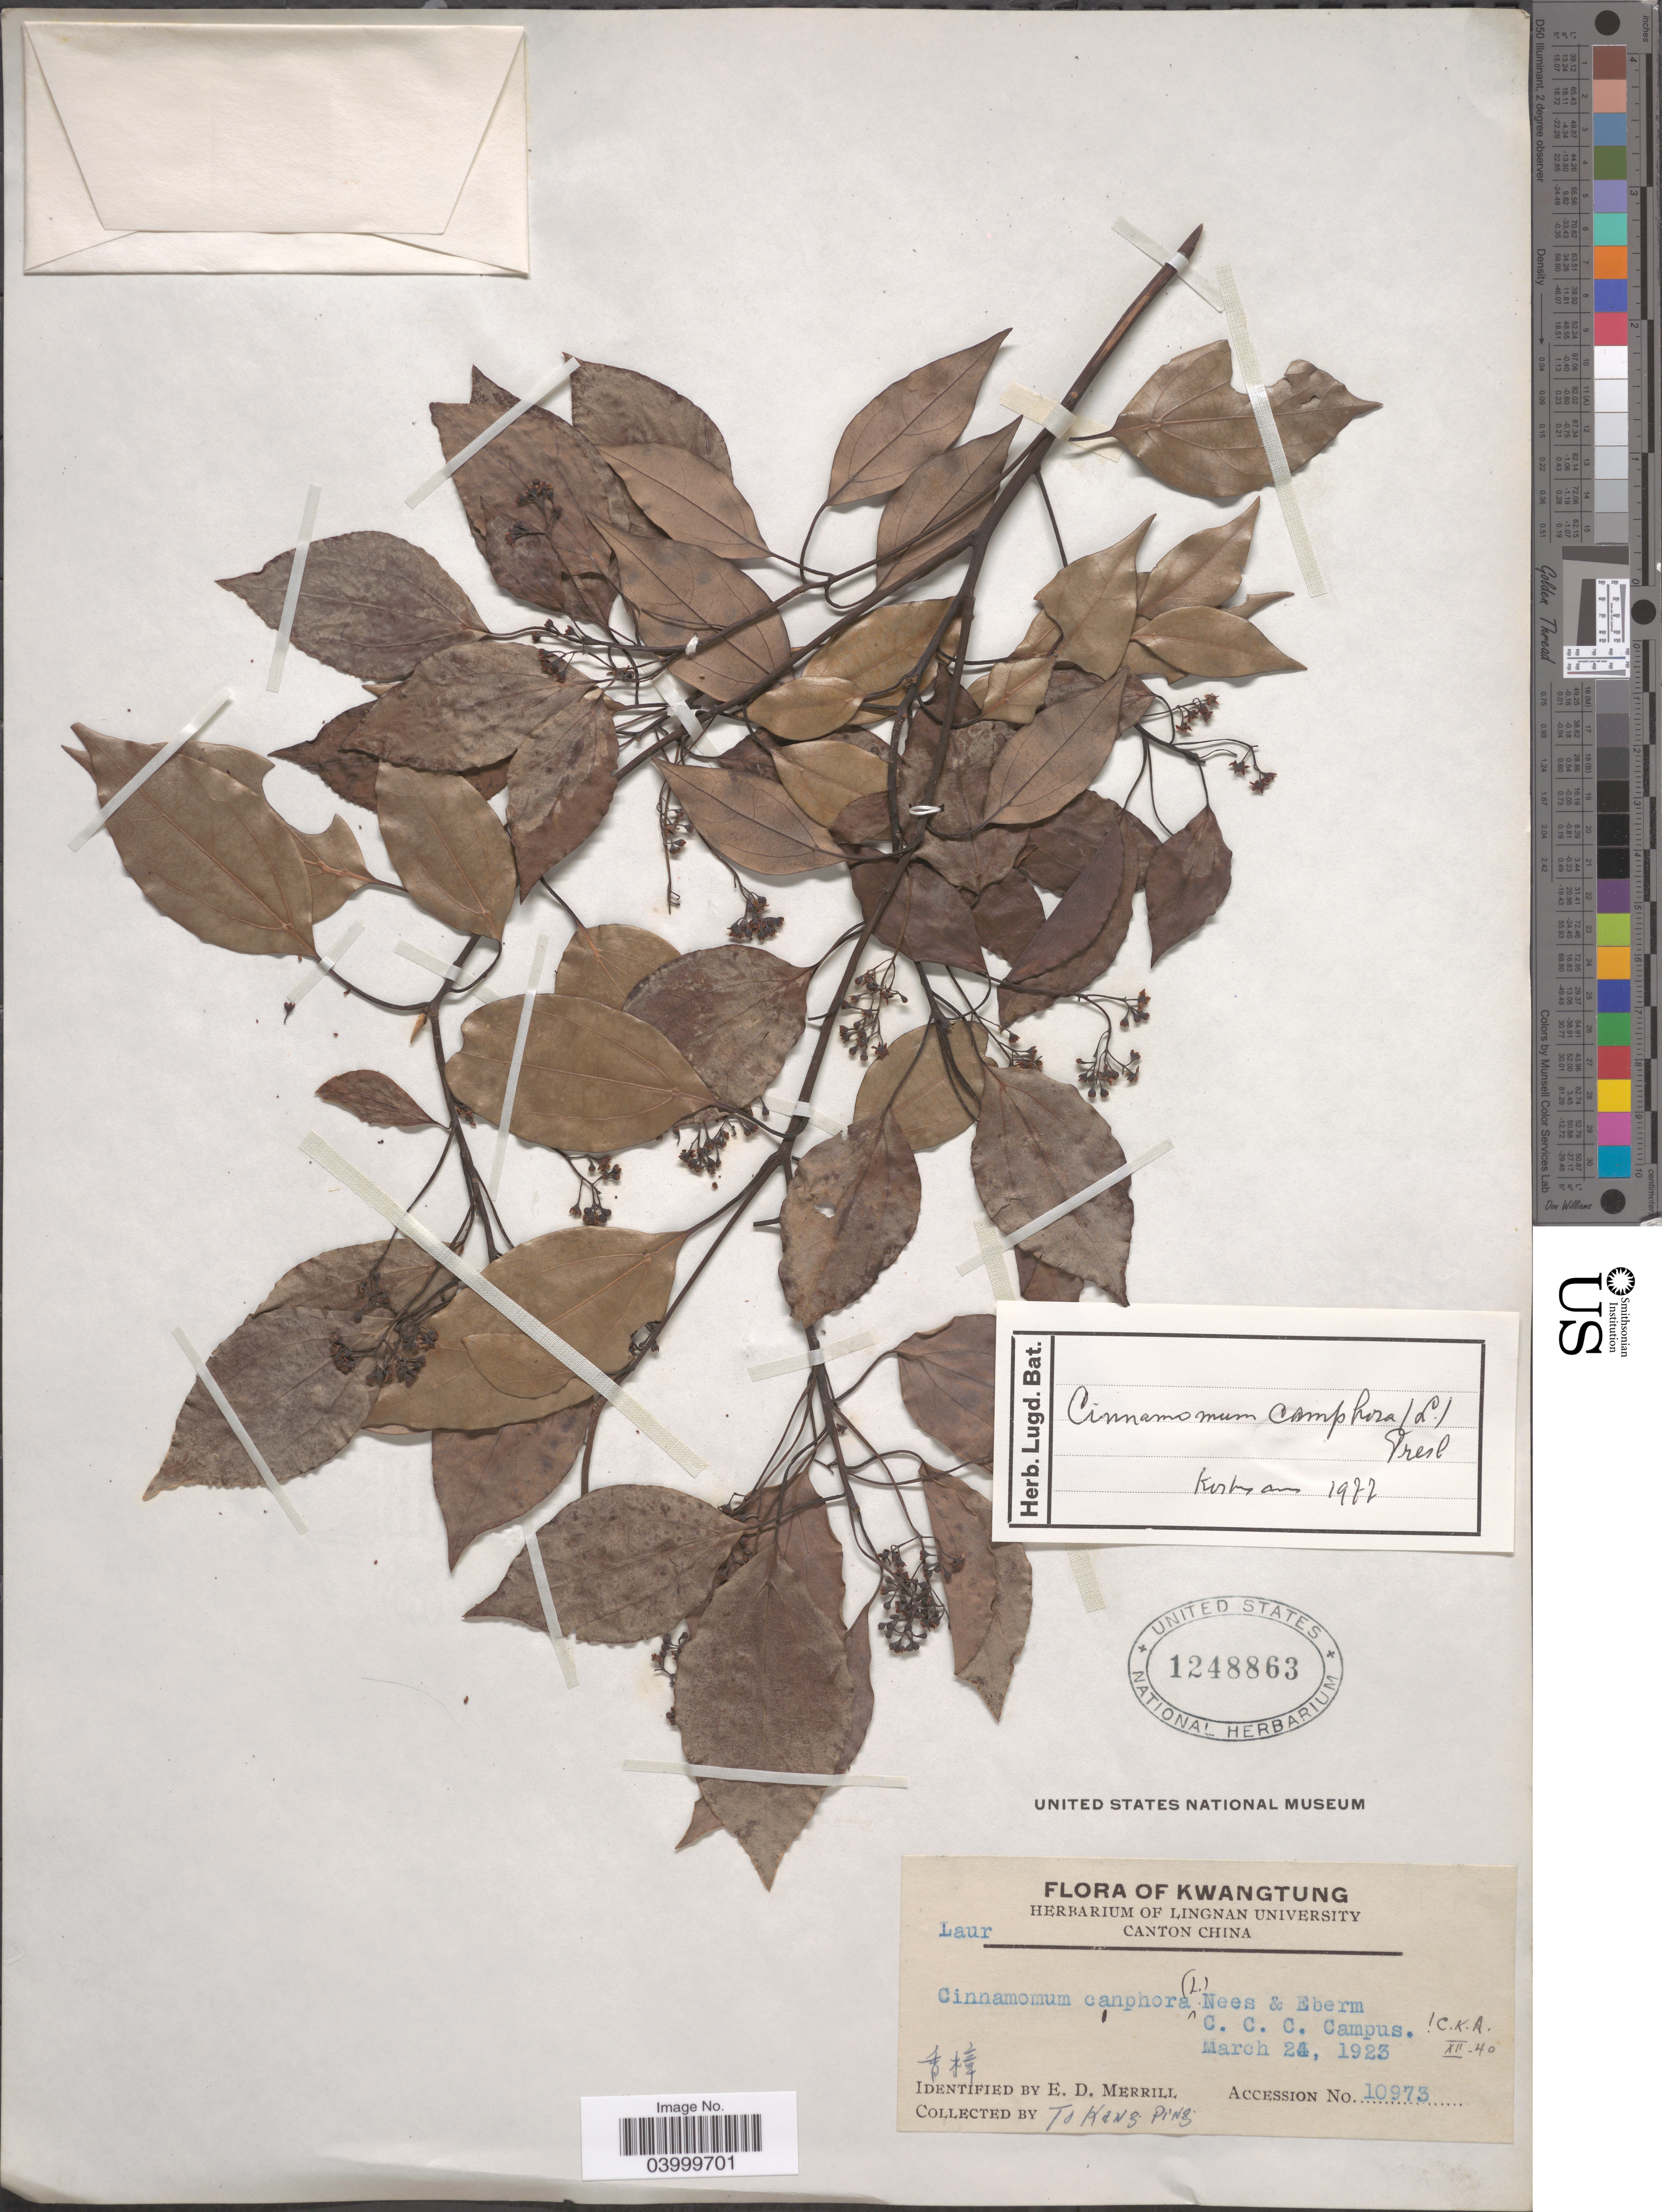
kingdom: Plantae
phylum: Tracheophyta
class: Magnoliopsida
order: Laurales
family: Lauraceae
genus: Cinnamomum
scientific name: Cinnamomum camphora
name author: (L.) J. Presl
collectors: T. Ping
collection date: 1923-03-24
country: China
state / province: Guangdong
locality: Kwangtung.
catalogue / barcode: US 1248863